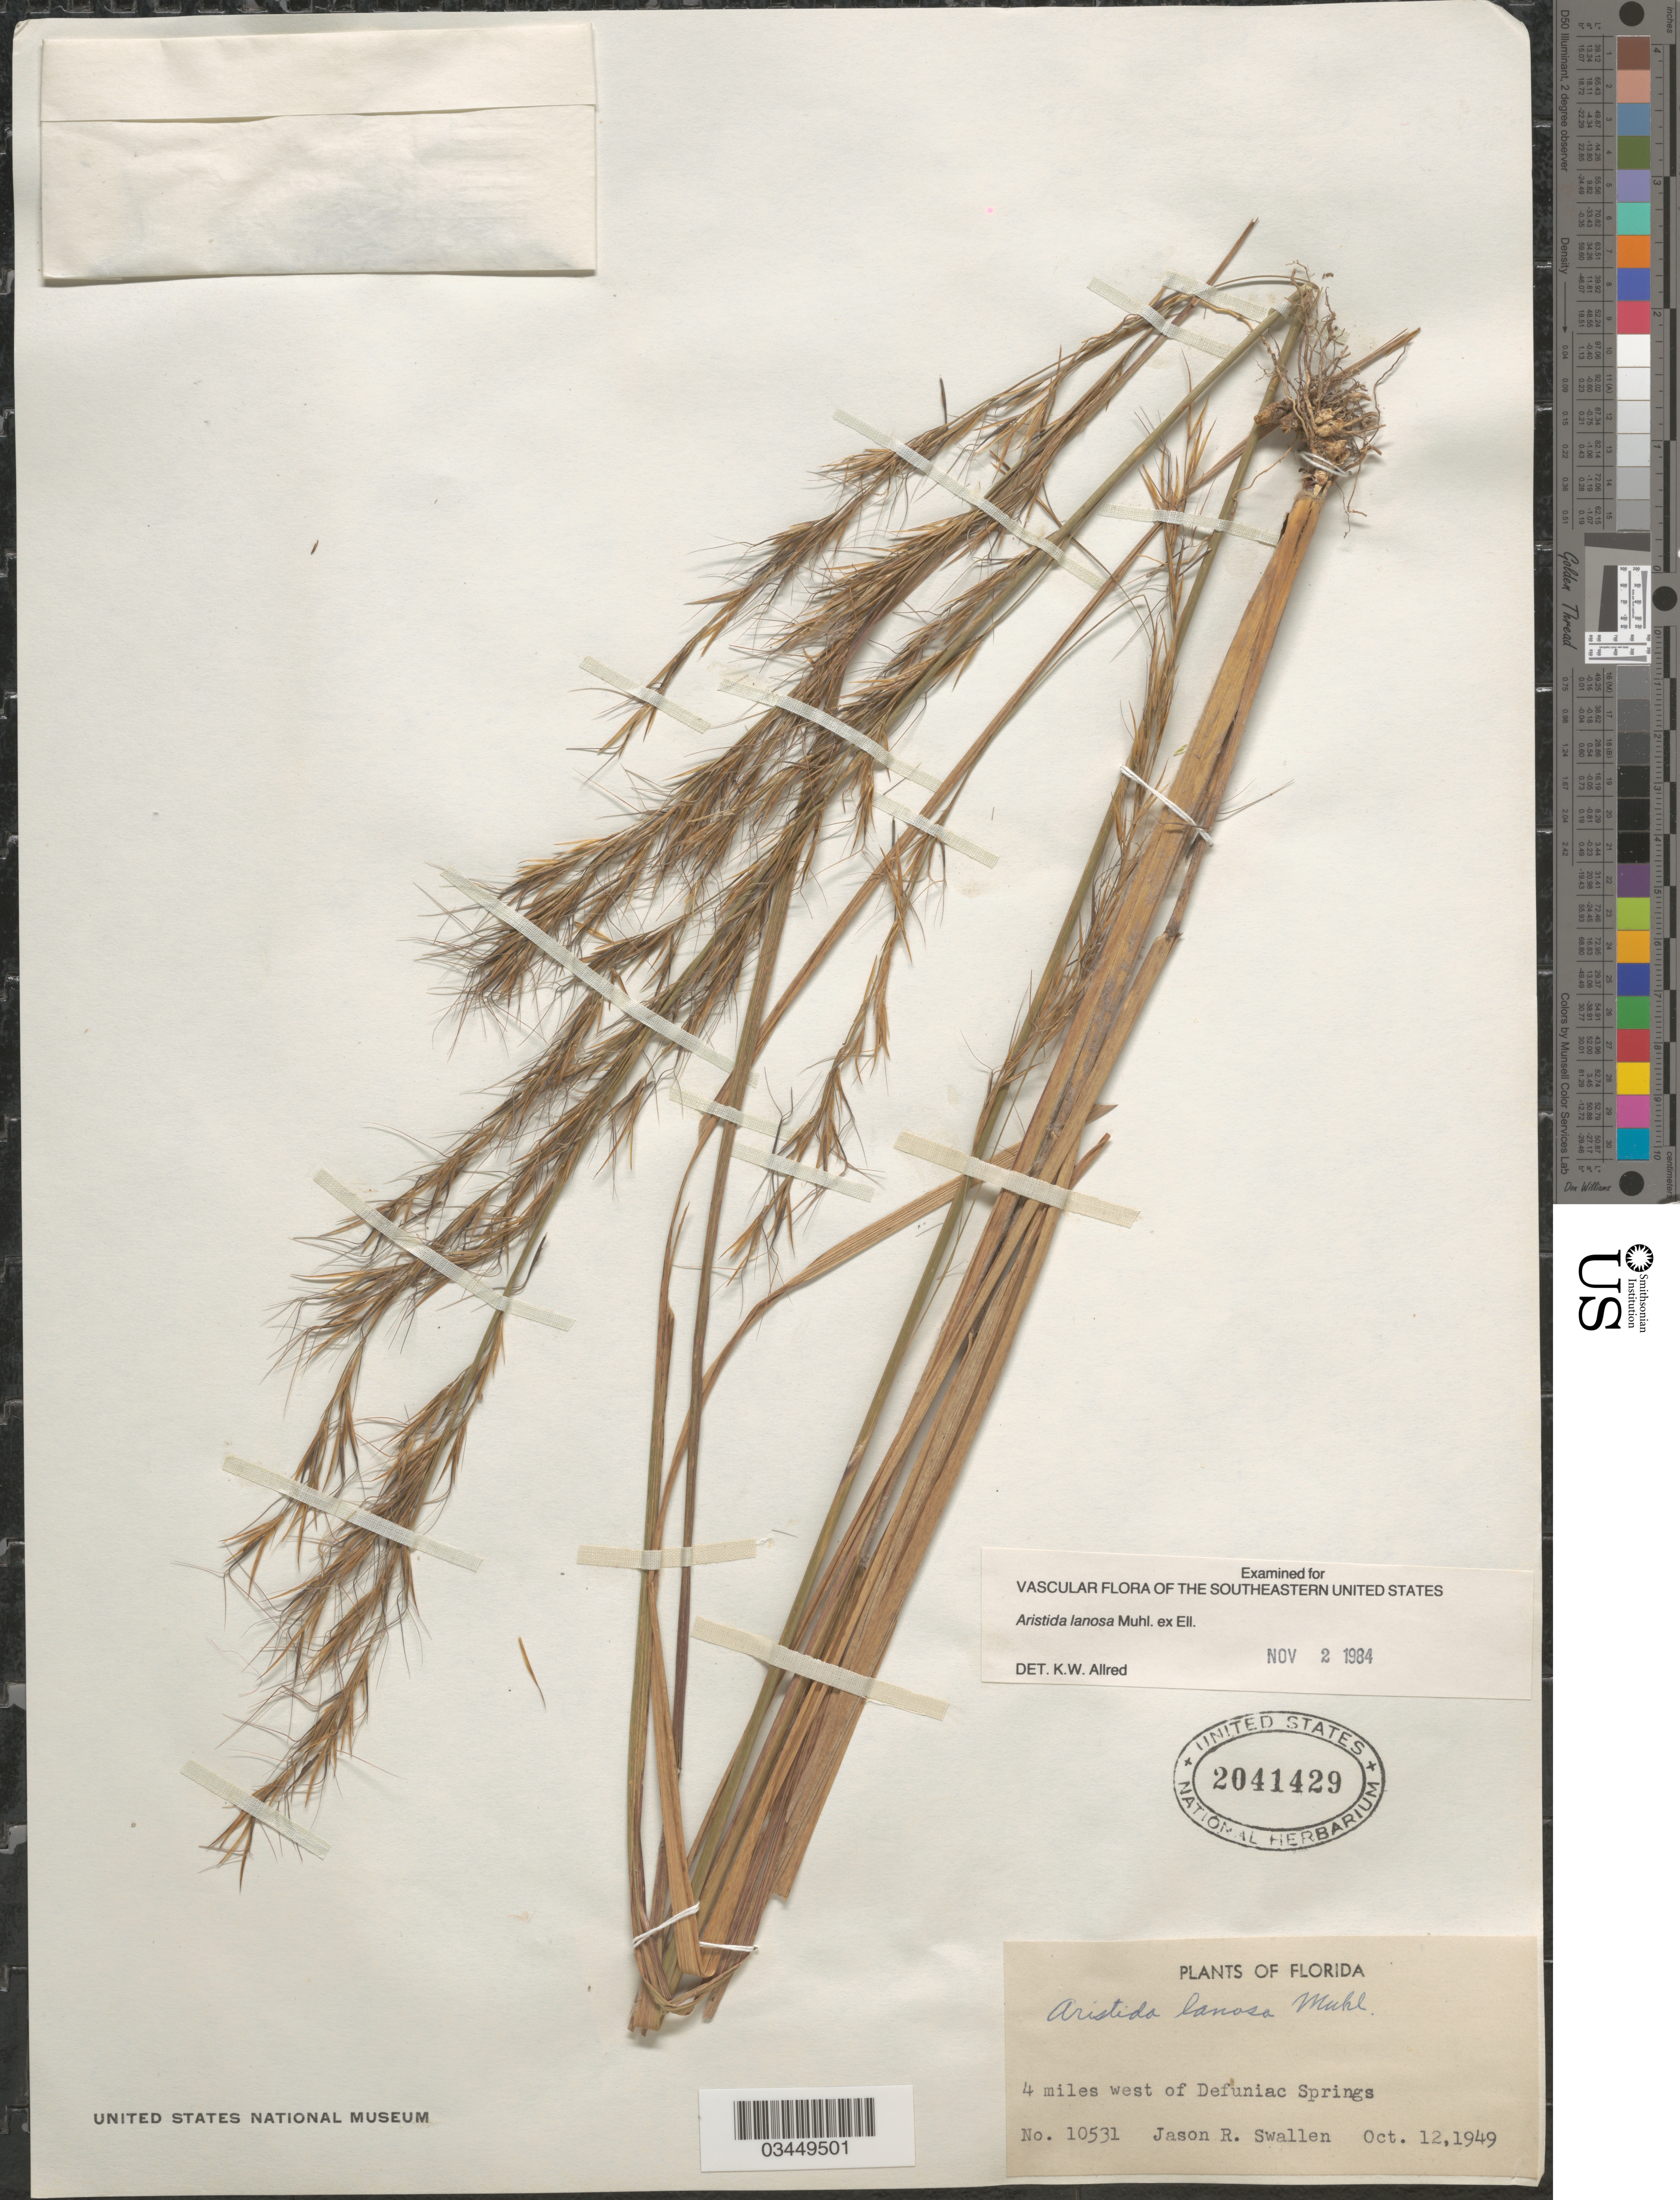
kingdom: Plantae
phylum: Tracheophyta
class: Liliopsida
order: Poales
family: Poaceae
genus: Aristida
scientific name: Aristida lanosa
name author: Muhl.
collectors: J. R. Swallen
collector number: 10531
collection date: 1949-10-12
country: United States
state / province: Florida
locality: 4 miiles west of Defuniac Springs.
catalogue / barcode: US 2041429